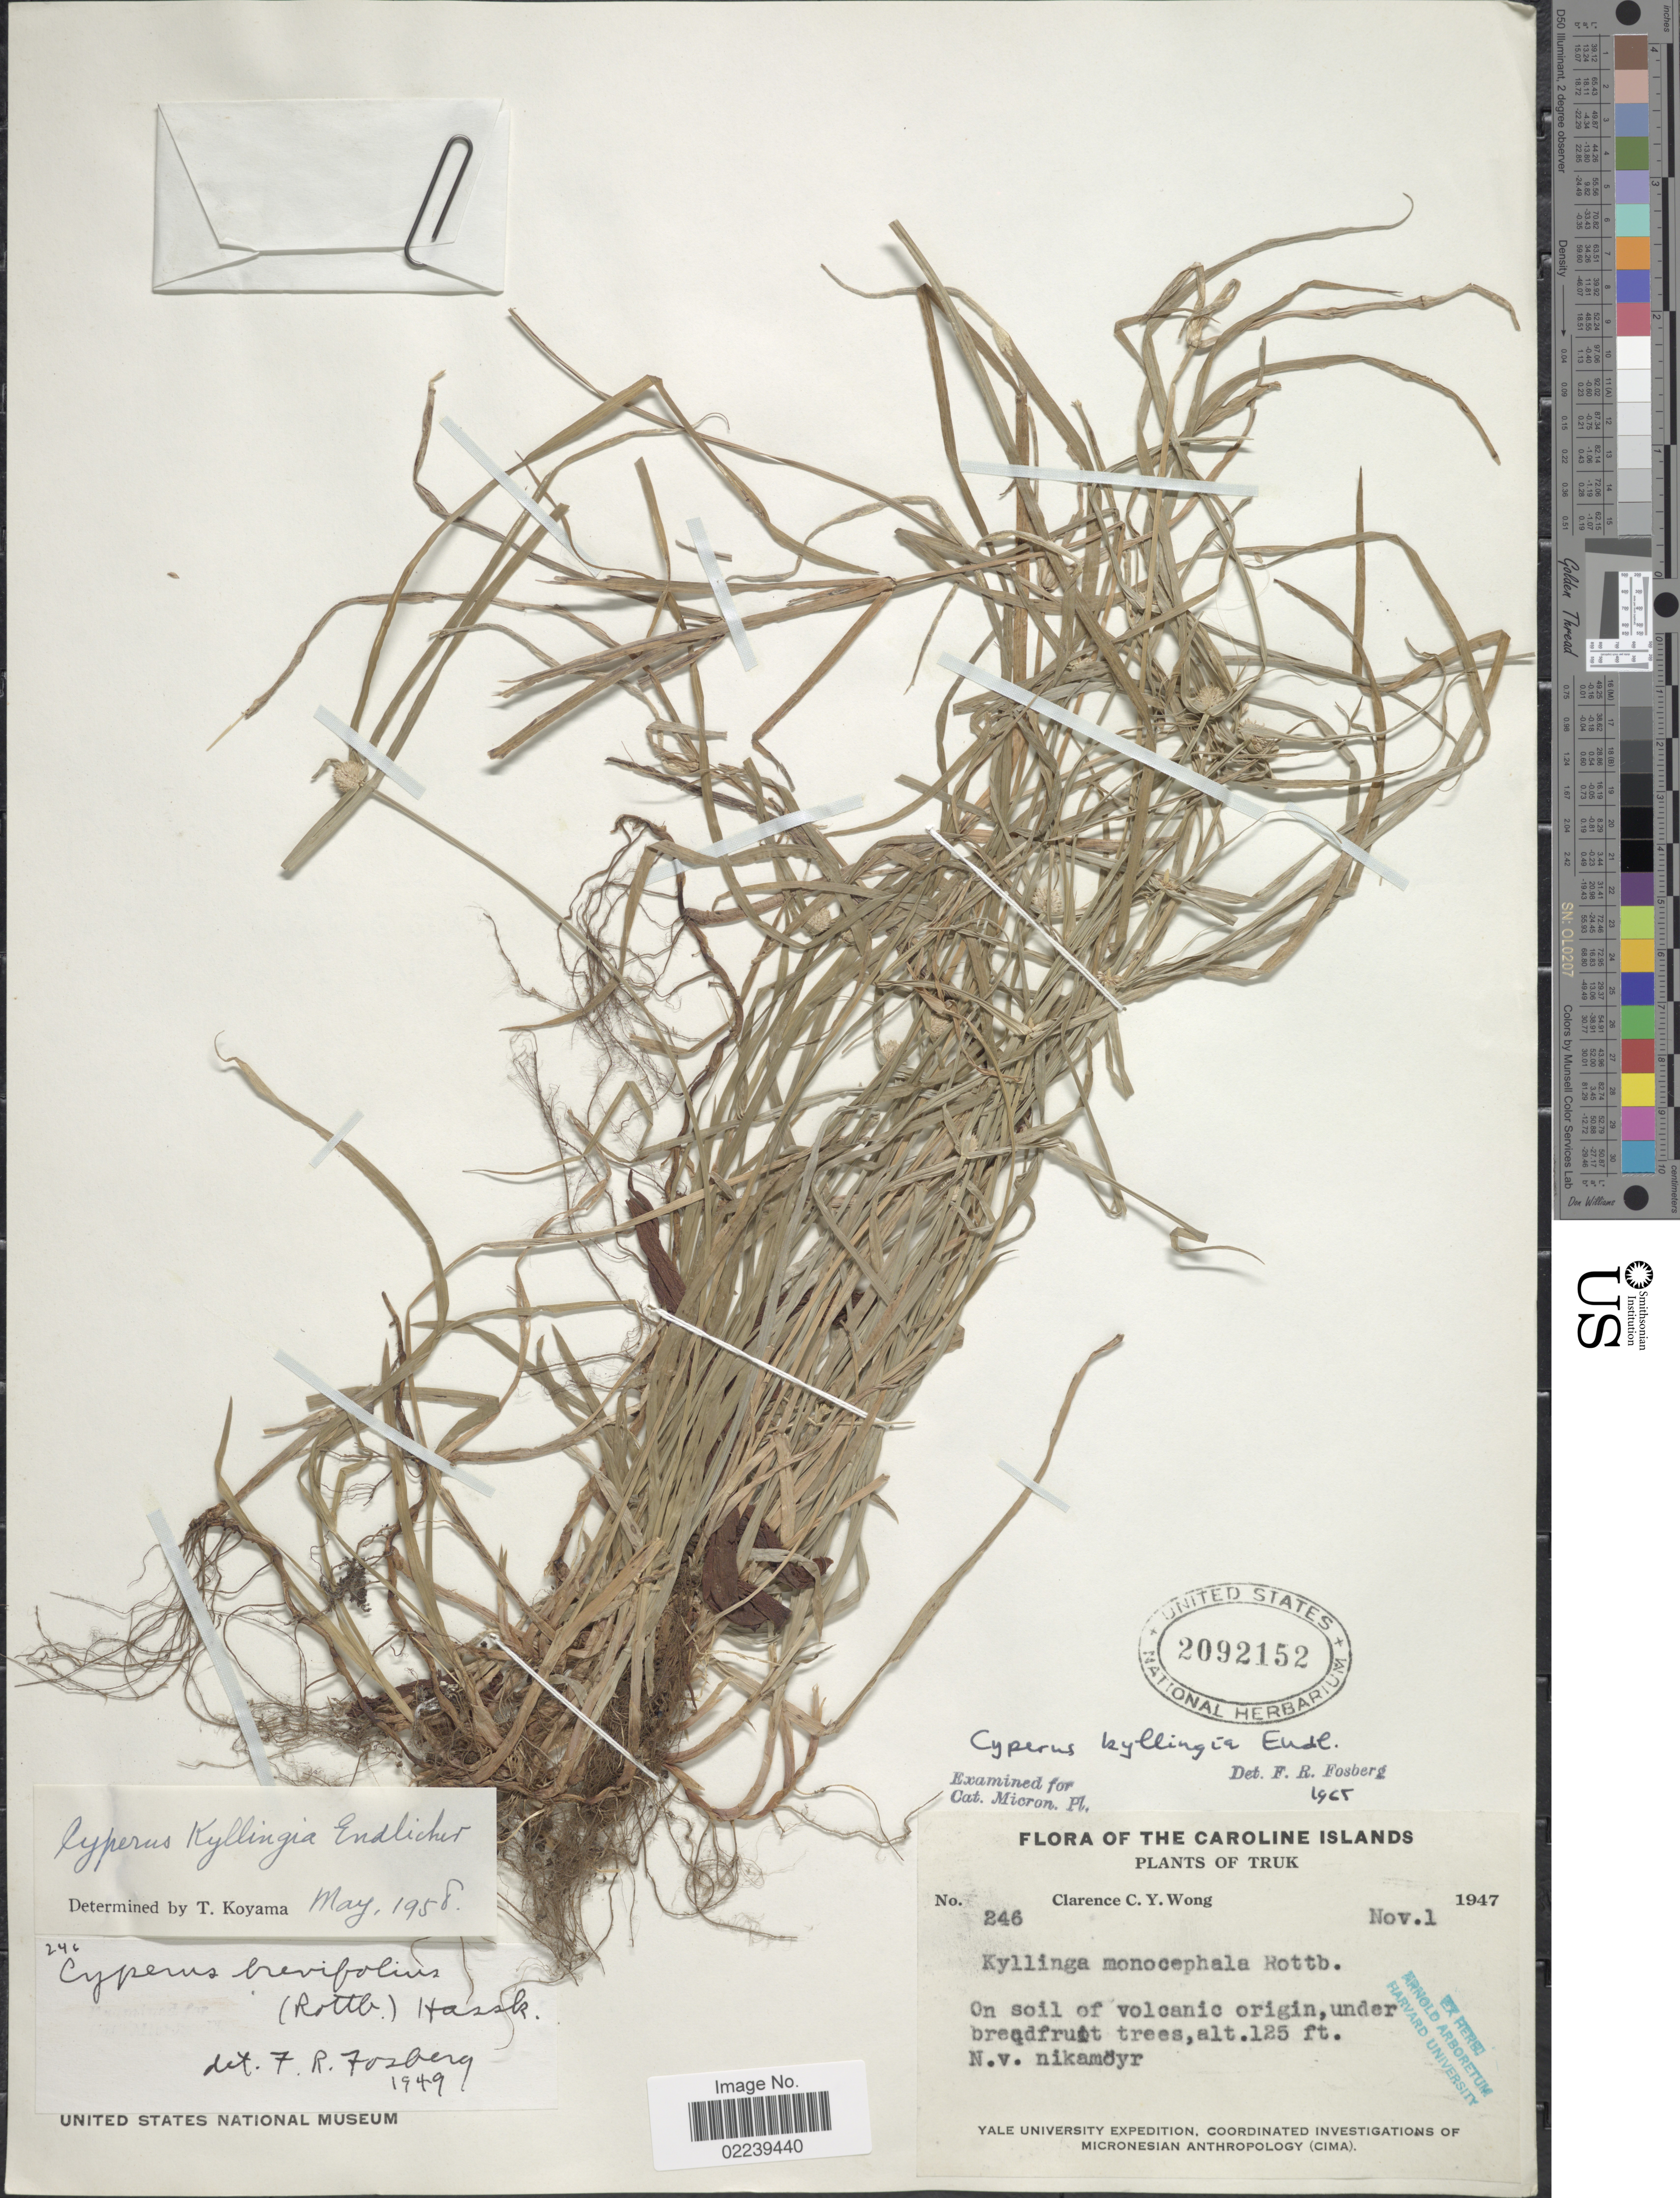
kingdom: Plantae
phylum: Tracheophyta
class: Liliopsida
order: Poales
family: Cyperaceae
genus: Cyperus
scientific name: Cyperus mindorensis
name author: (Steud.) Huygh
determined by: Strong, M. T., (US), Smithsonian Institution - National Museum of Natural History (UNITED STATES)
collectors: C. Y. C. Wong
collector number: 246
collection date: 1947-11-01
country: Micronesia, Federated States of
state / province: Truk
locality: The Caroline Islands, On soil of volcanic origin, under breadfruit trees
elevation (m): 38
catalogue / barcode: US 2092152